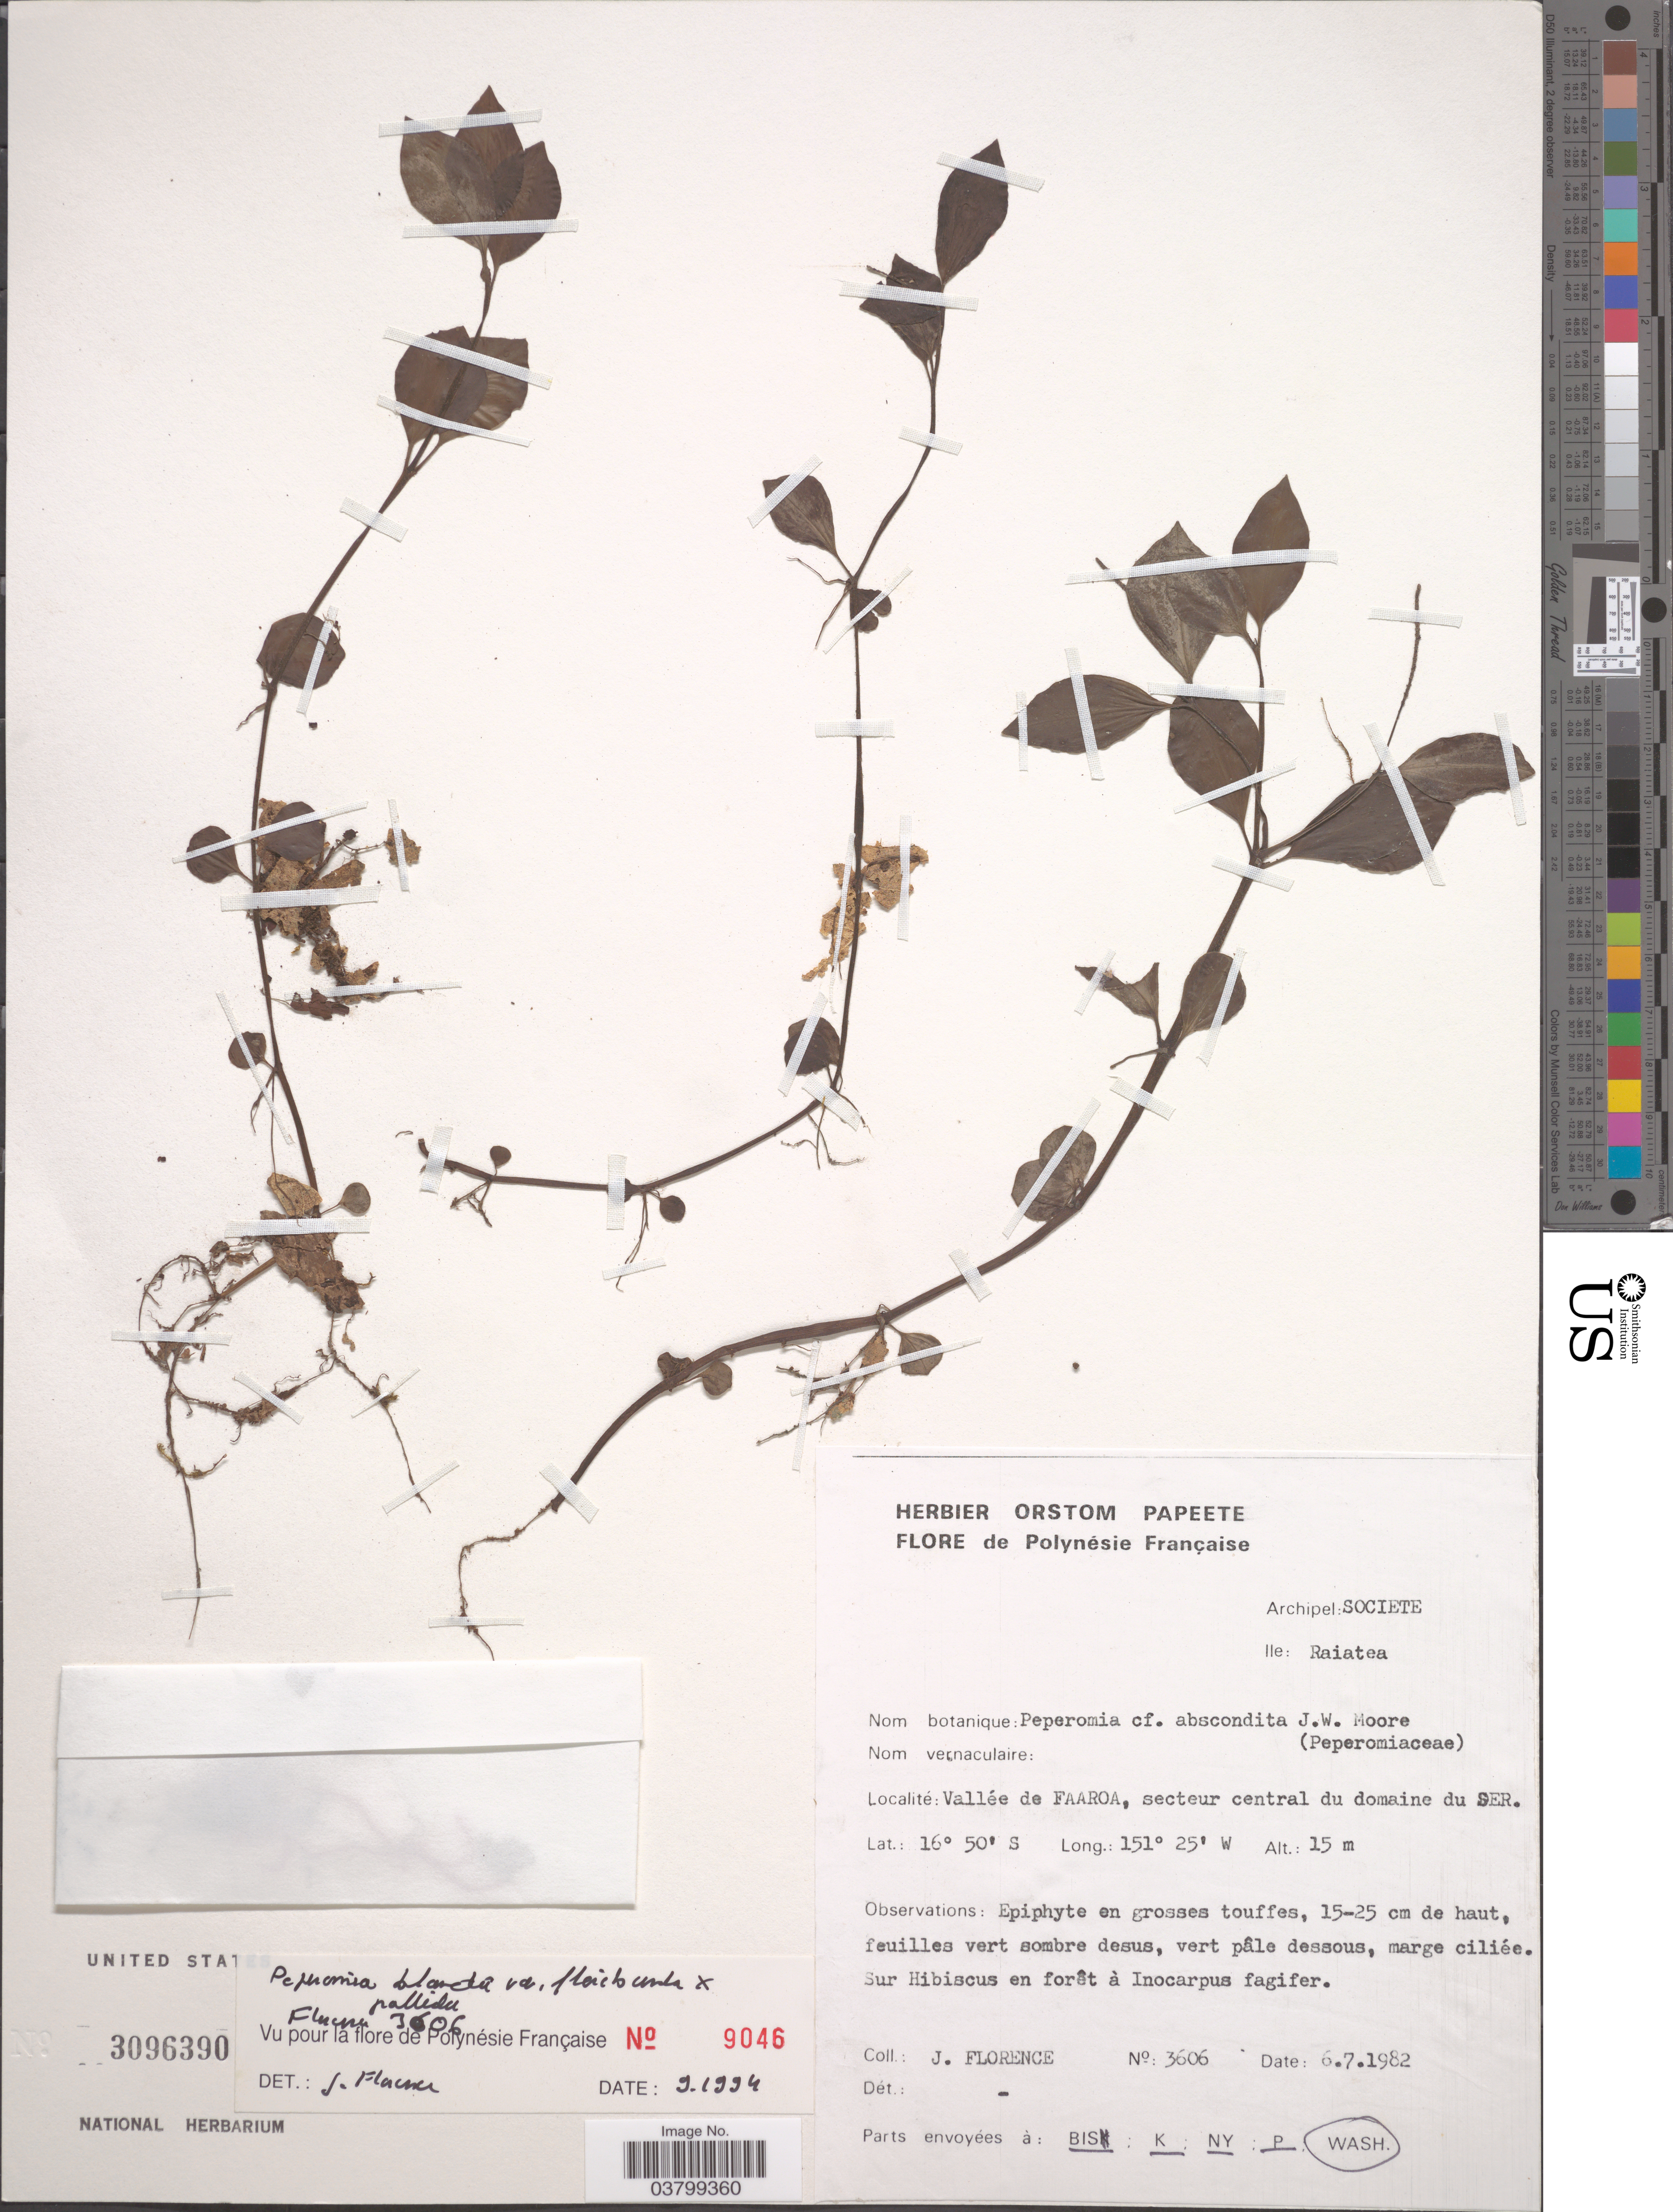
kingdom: Plantae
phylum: Tracheophyta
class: Magnoliopsida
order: Piperales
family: Piperaceae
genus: Peperomia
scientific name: Peperomia leptostachya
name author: Hook. & Arn.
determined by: Wagner, W. L., (BOT), Smithsonian Institution - National Museum of Natural History (UNITED STATES)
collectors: J. Florence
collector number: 3603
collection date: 1982-07-06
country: French Polynesia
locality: Archipel: Societe. Ile: Raiatea. Vallée de Faaroa, secteur central du domaine du Ser.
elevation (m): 15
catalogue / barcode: US 3096390